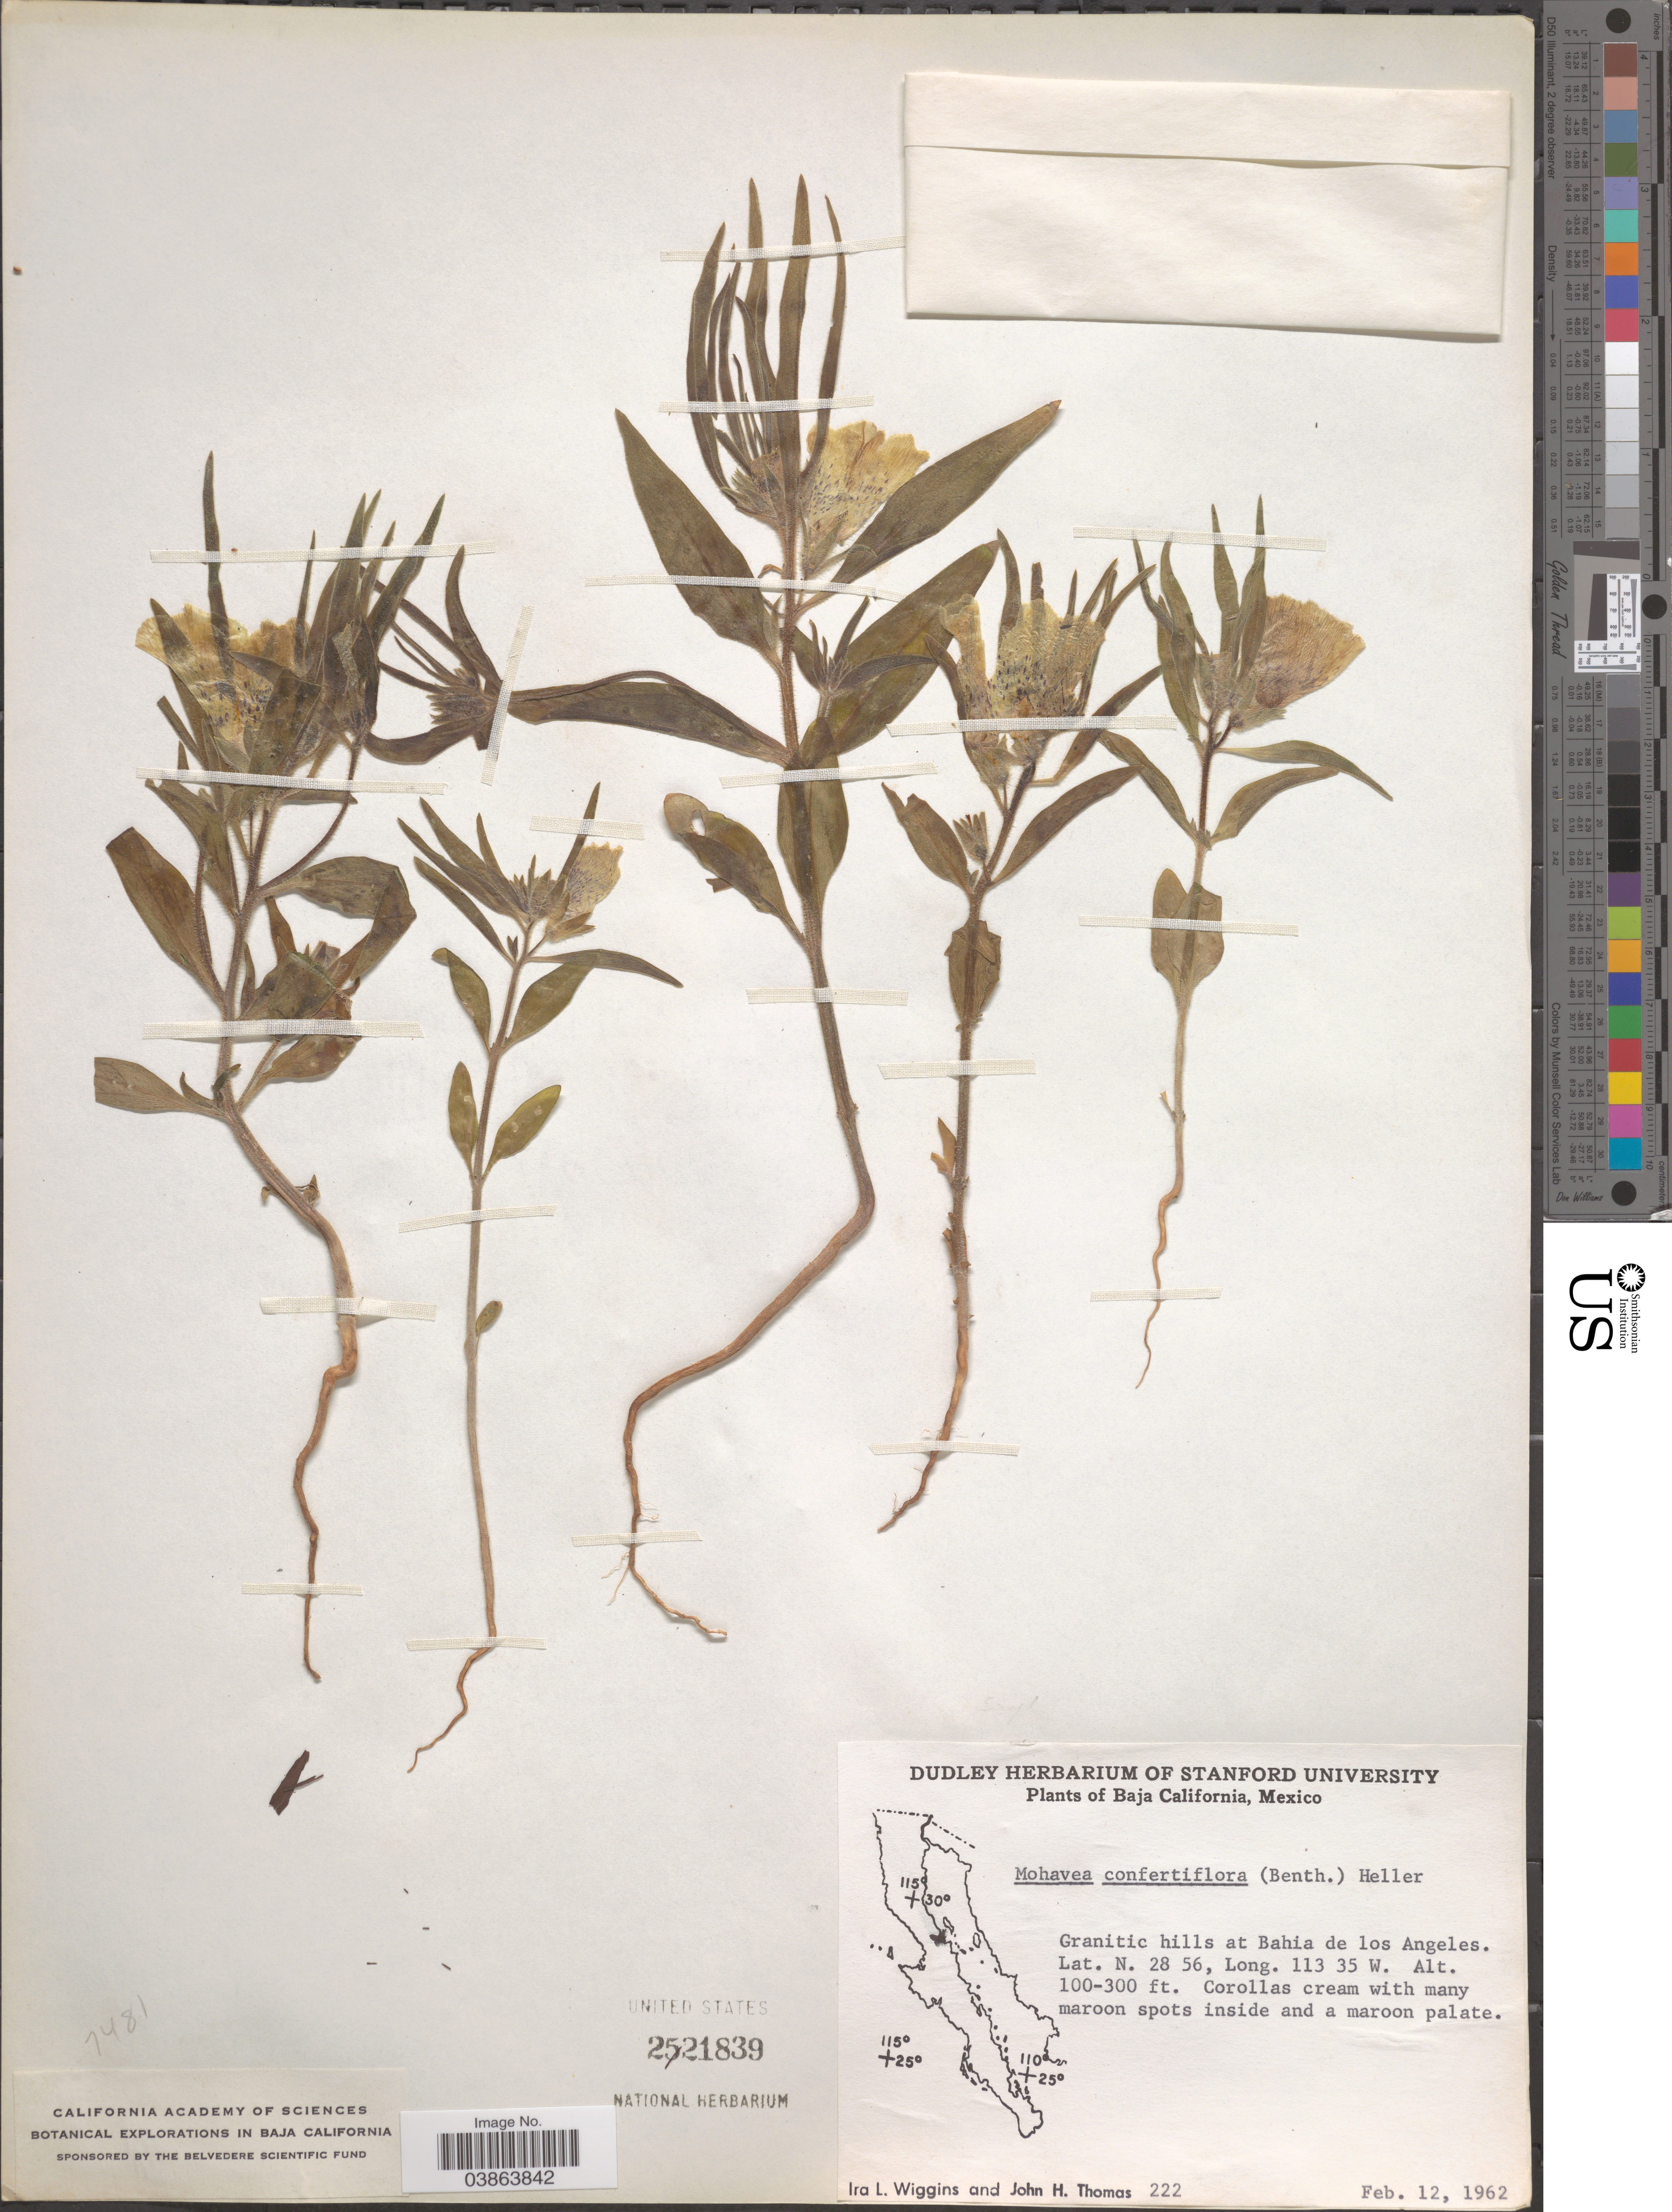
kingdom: Plantae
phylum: Tracheophyta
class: Magnoliopsida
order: Lamiales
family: Plantaginaceae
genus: Mohavea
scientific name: Mohavea confertiflora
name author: (A. DC.) A. Heller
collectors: I. L. Wiggins & J. H. Thomas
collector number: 222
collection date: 1962-02-12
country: Mexico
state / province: Baja California Norte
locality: Granitic hills at Bahia de los Angeles.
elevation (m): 30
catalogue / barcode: US 2521839